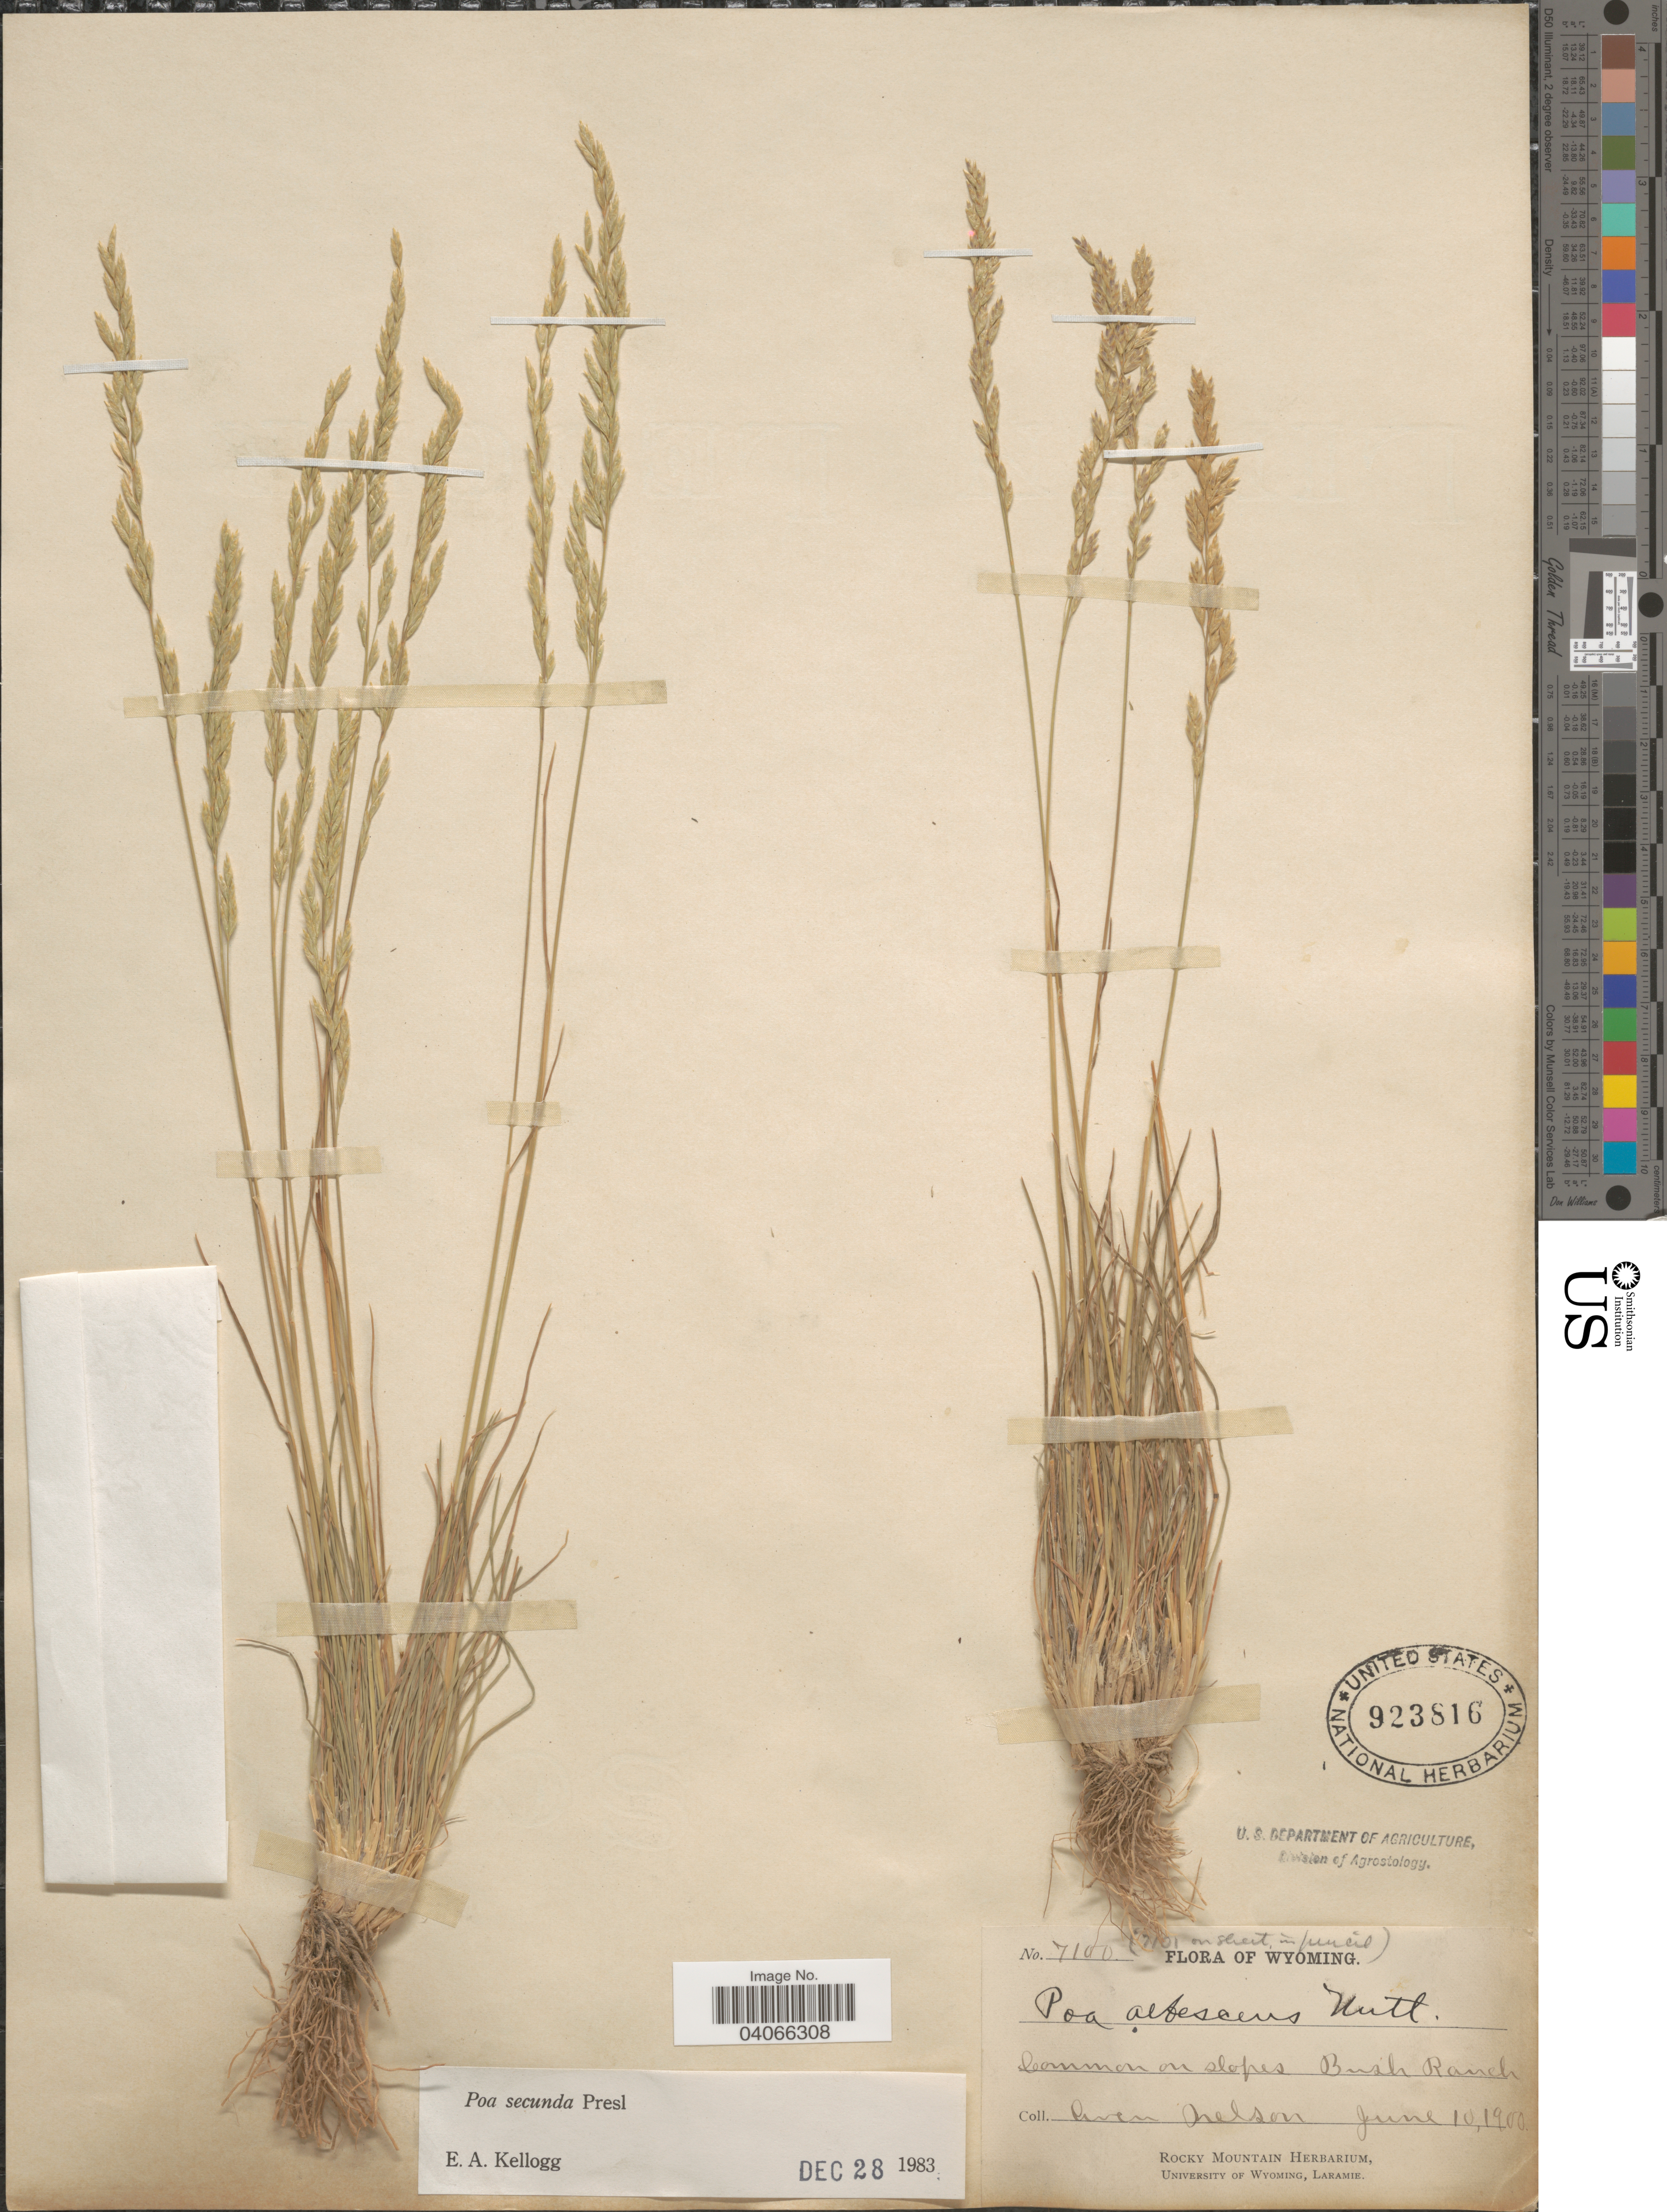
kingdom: Plantae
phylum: Tracheophyta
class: Liliopsida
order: Poales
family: Poaceae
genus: Poa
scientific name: Poa secunda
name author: J. Presl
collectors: A. Nelson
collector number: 7100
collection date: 1900-06-10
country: United States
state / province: Wyoming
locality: Common on slopes Bush Ranch.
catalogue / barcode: US 923816